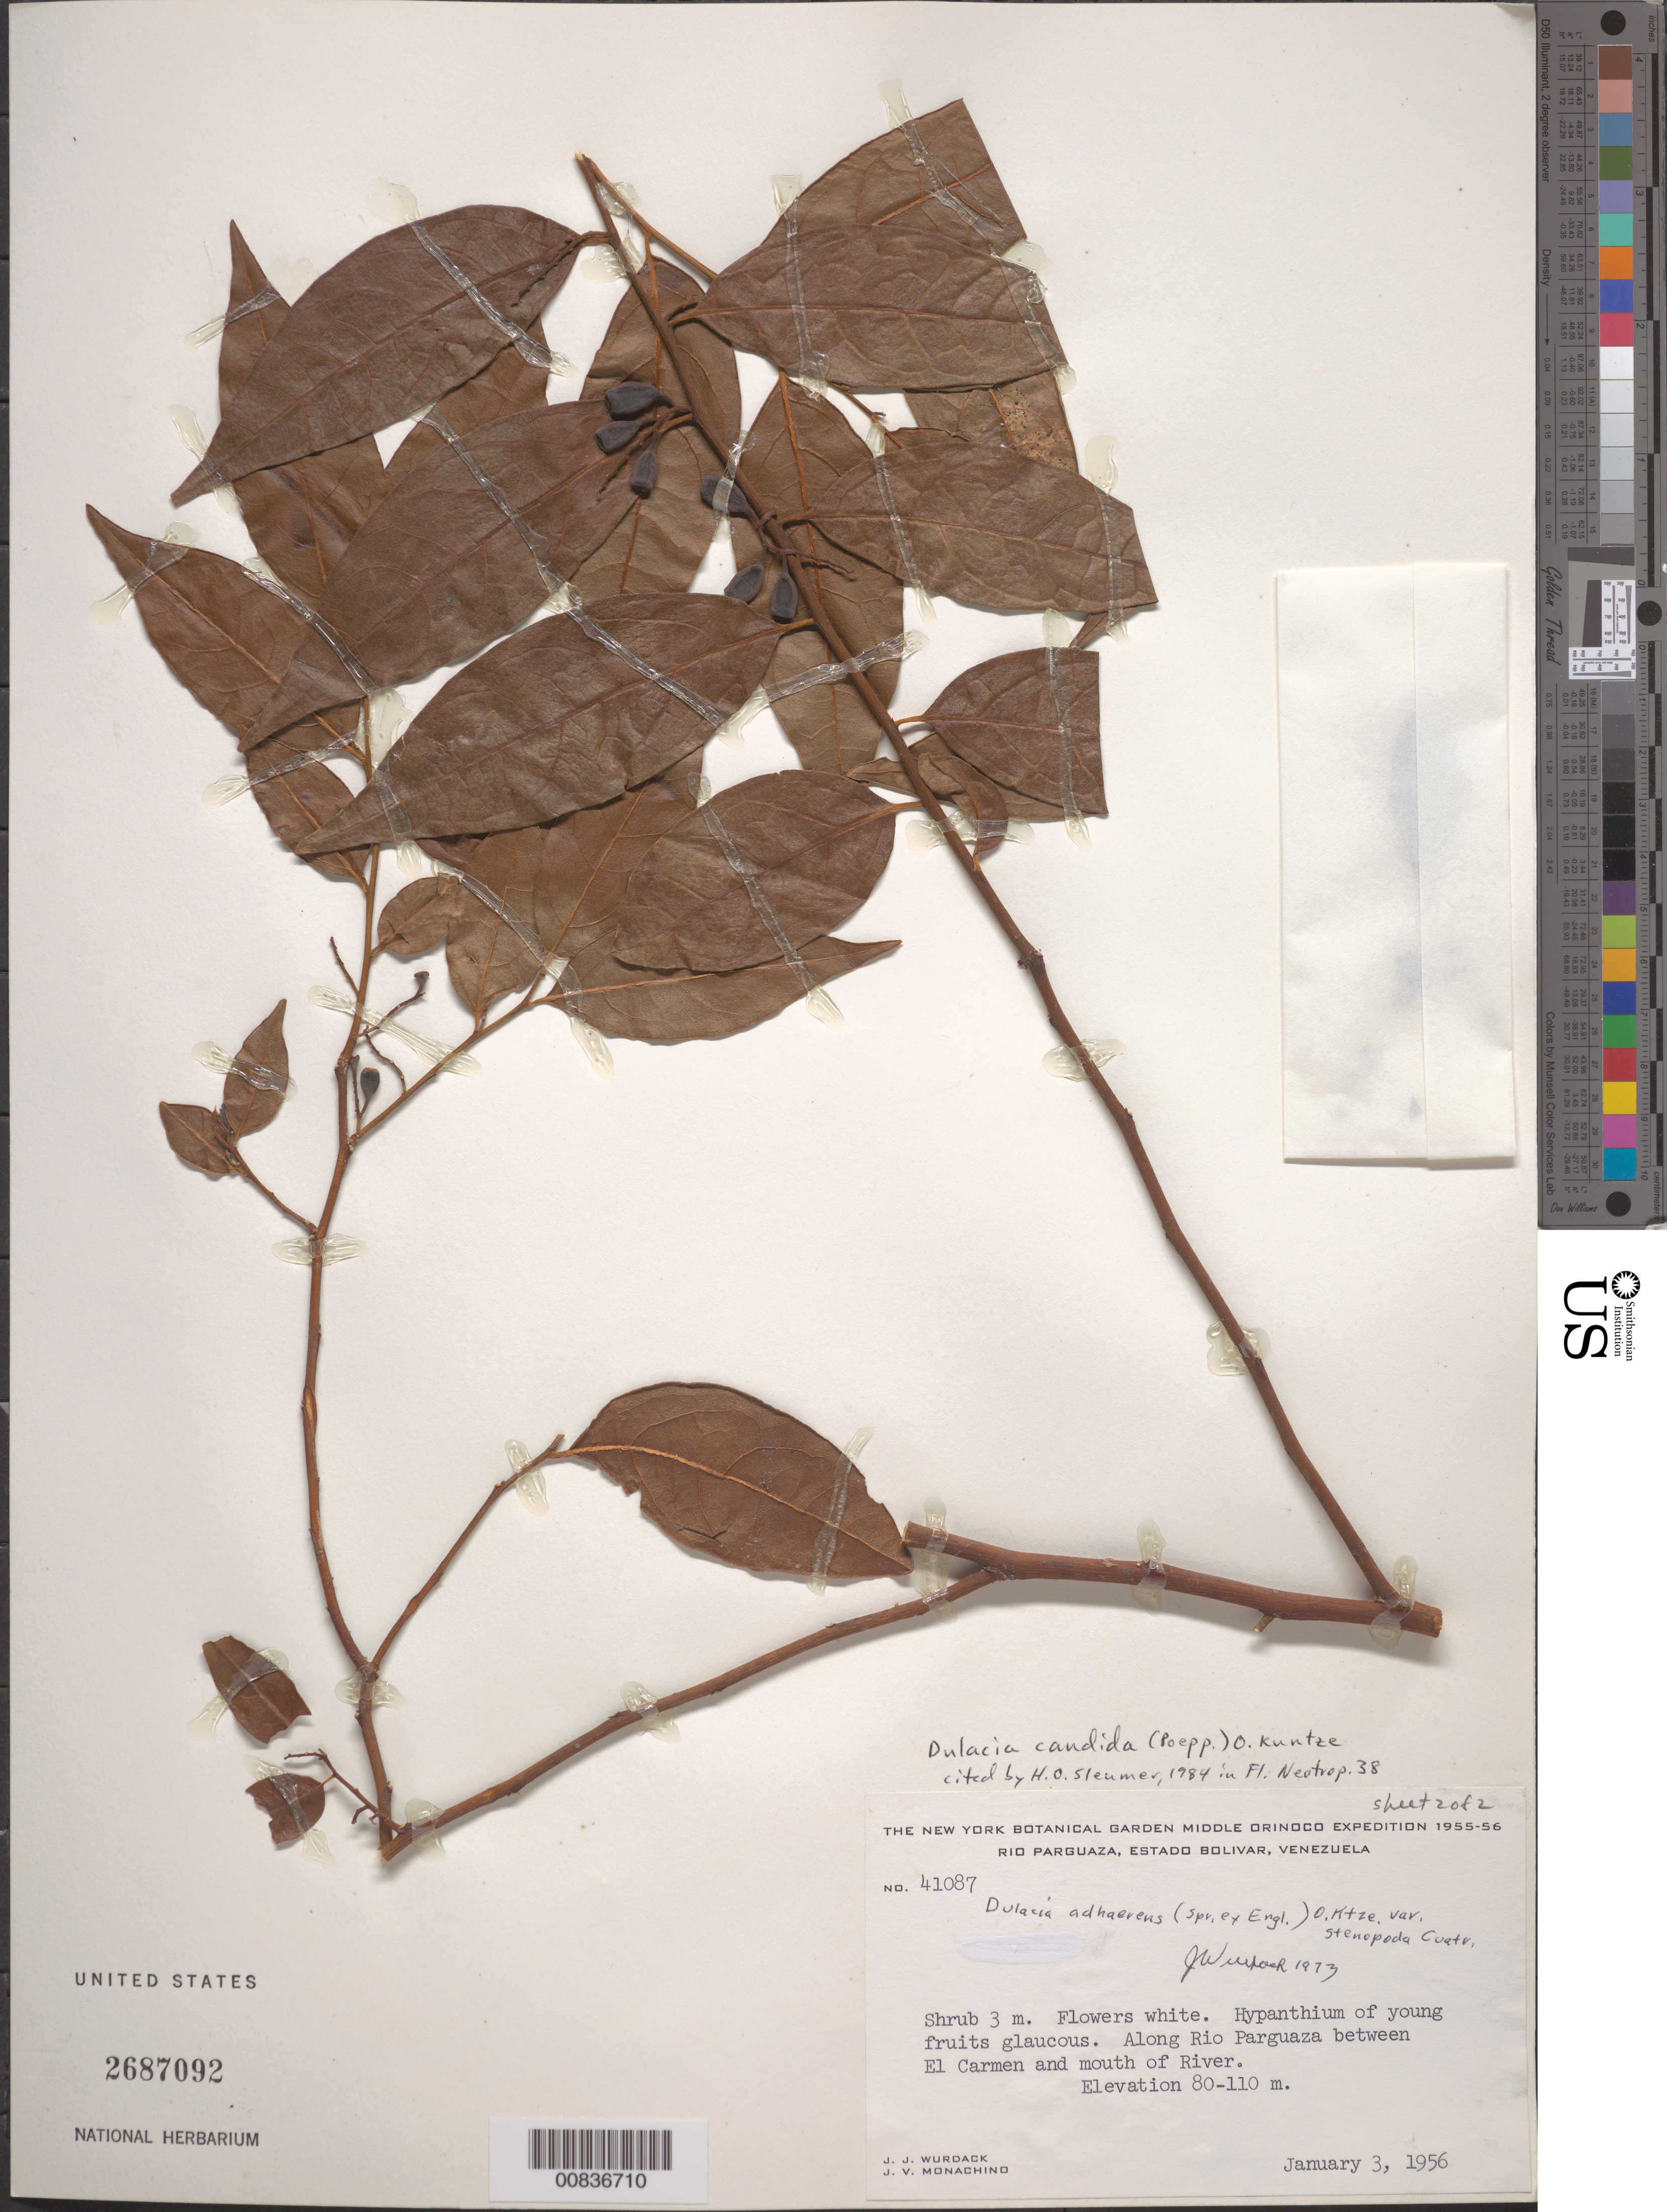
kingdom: Plantae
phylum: Tracheophyta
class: Magnoliopsida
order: Santalales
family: Olacaceae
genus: Dulacia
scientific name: Dulacia candida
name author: (Poepp.) Kuntze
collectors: J. J. Wurdack & J. Monaching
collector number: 41087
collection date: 1956-01-03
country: Venezuela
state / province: Bolivar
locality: Rio Parguaza. Along Rio Parguaza between EL Carmen and mouth of River.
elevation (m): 80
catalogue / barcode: US 2687092